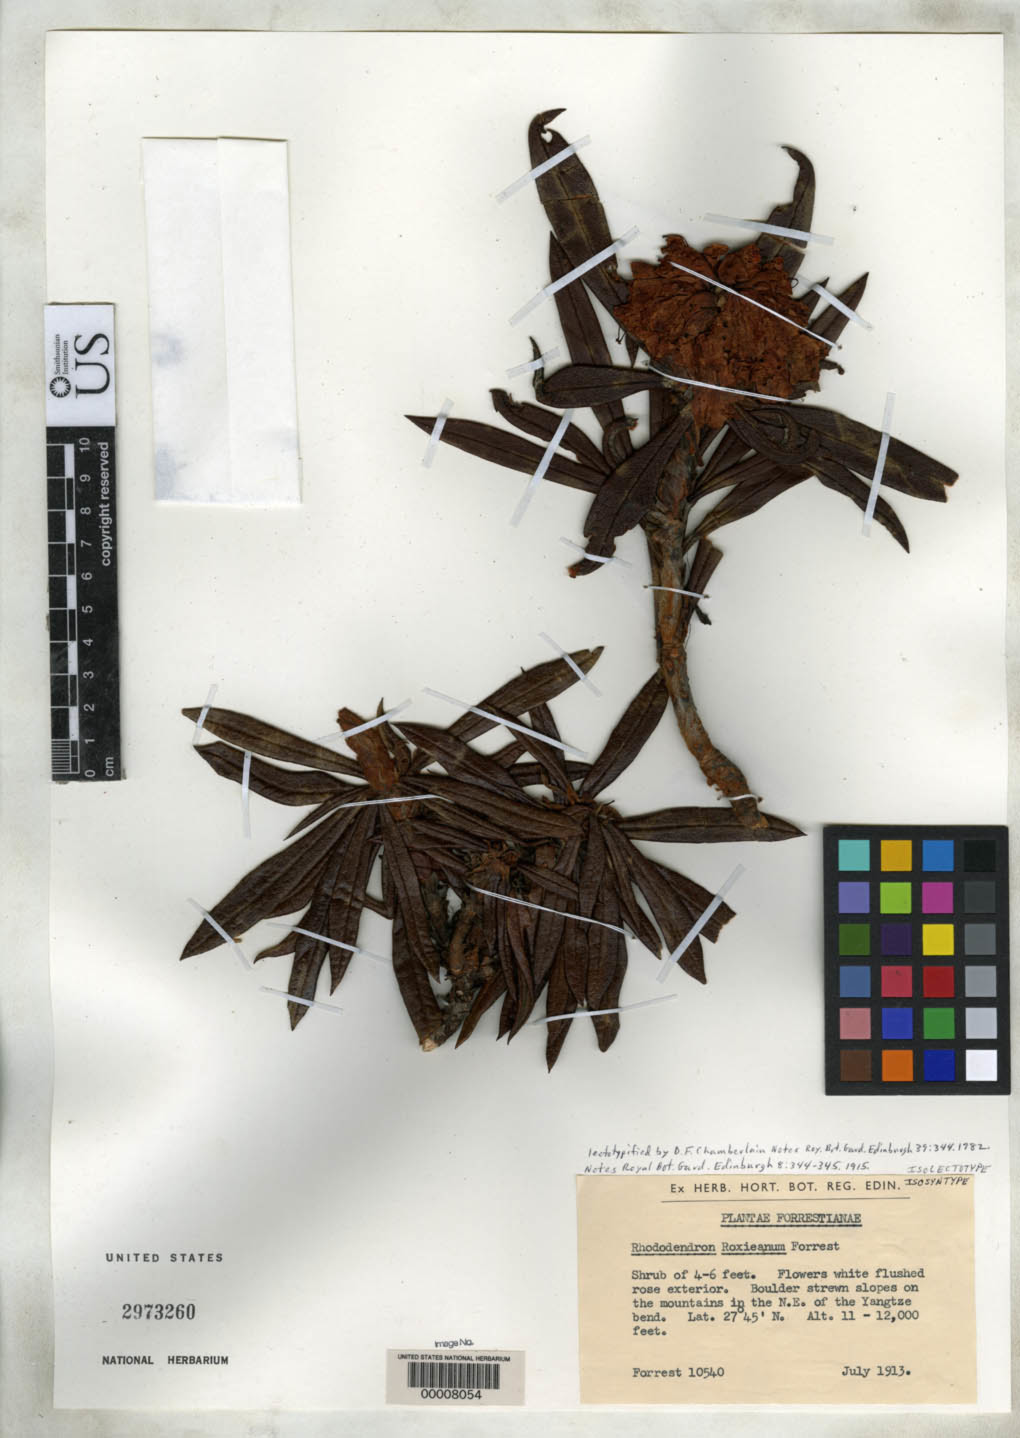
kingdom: Plantae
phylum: Tracheophyta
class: Magnoliopsida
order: Ericales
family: Ericaceae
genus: Rhododendron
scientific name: Rhododendron roxieanum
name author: Forrest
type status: Isolectotype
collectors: G. Forrest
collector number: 10540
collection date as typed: Jul 1913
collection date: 1913-07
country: China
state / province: Sichuan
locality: Mountains in NE of Yangtzebend.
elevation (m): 3352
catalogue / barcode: US 2973260